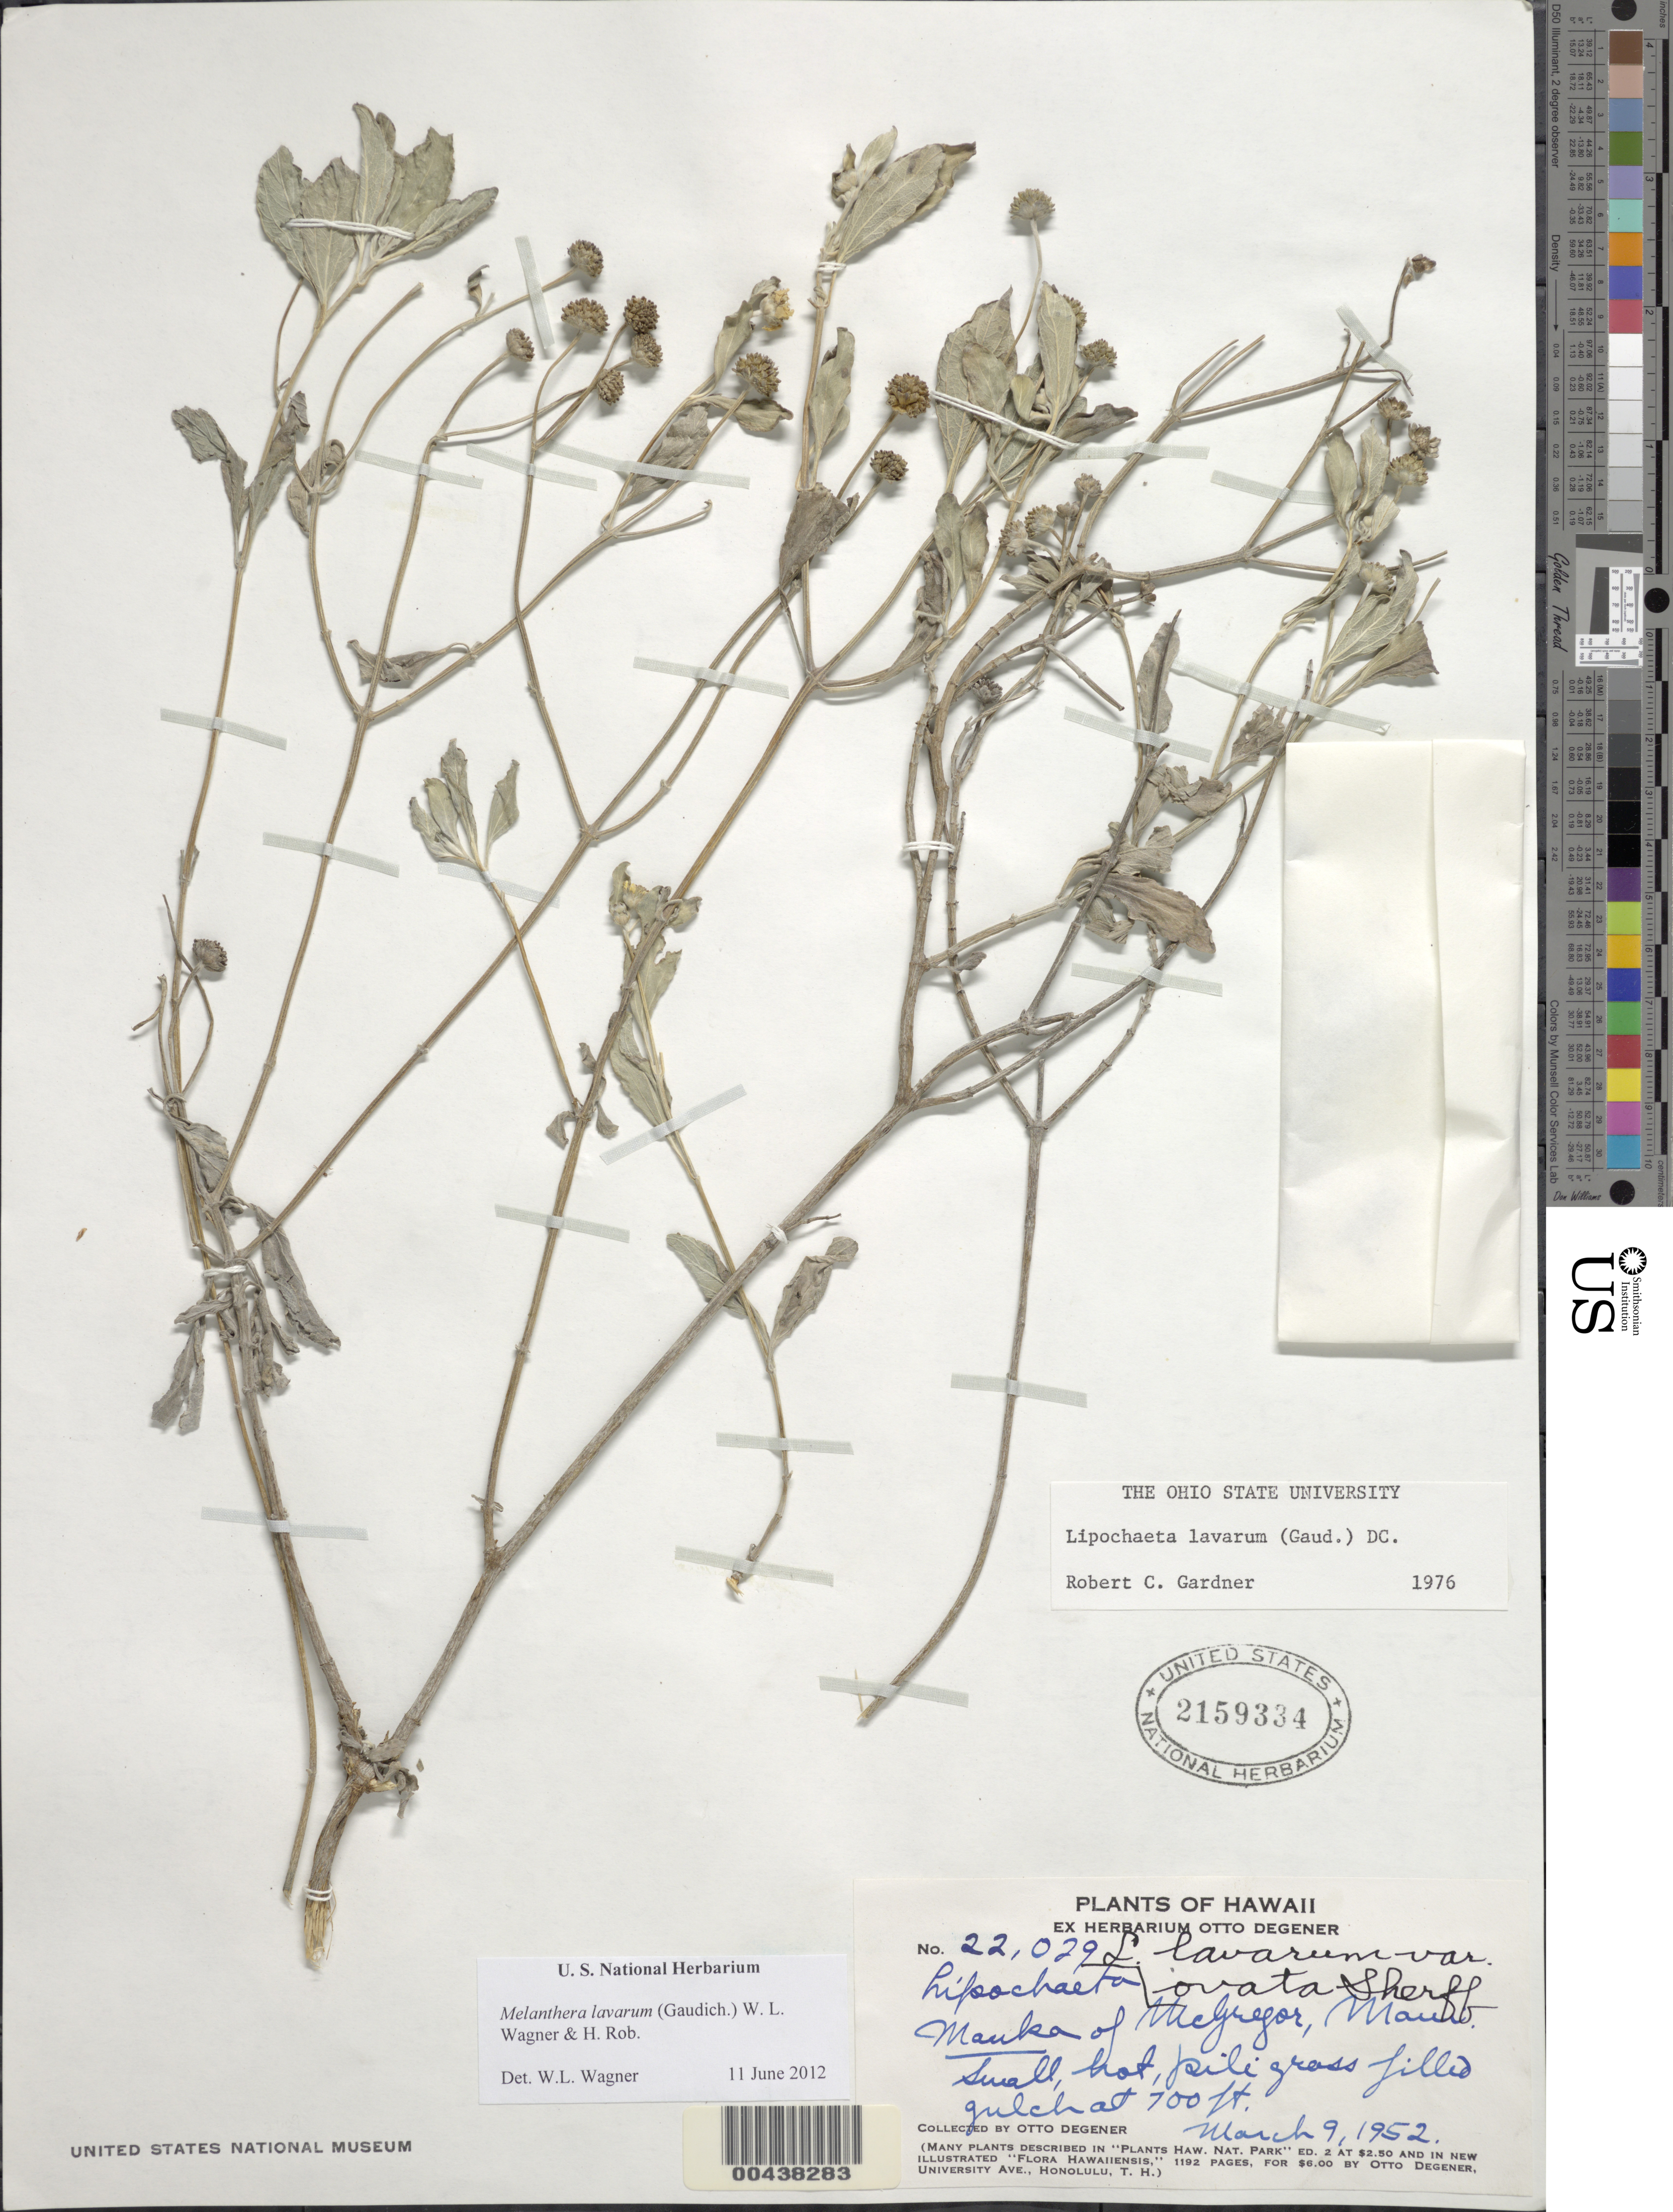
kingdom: Plantae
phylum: Tracheophyta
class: Magnoliopsida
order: Asterales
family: Asteraceae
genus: Wollastonia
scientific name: Wollastonia lavarum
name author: (Gaudich.) Orchard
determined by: Wagner, W. L., (BOT), Smithsonian Institution - National Museum of Natural History (UNITED STATES)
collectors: O. Degener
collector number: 22029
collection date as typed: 9 Mar 1952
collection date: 1952-03-09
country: United States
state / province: Hawaii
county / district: Maui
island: Maui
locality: Mauka of McGregor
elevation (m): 213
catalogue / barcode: US 2159334